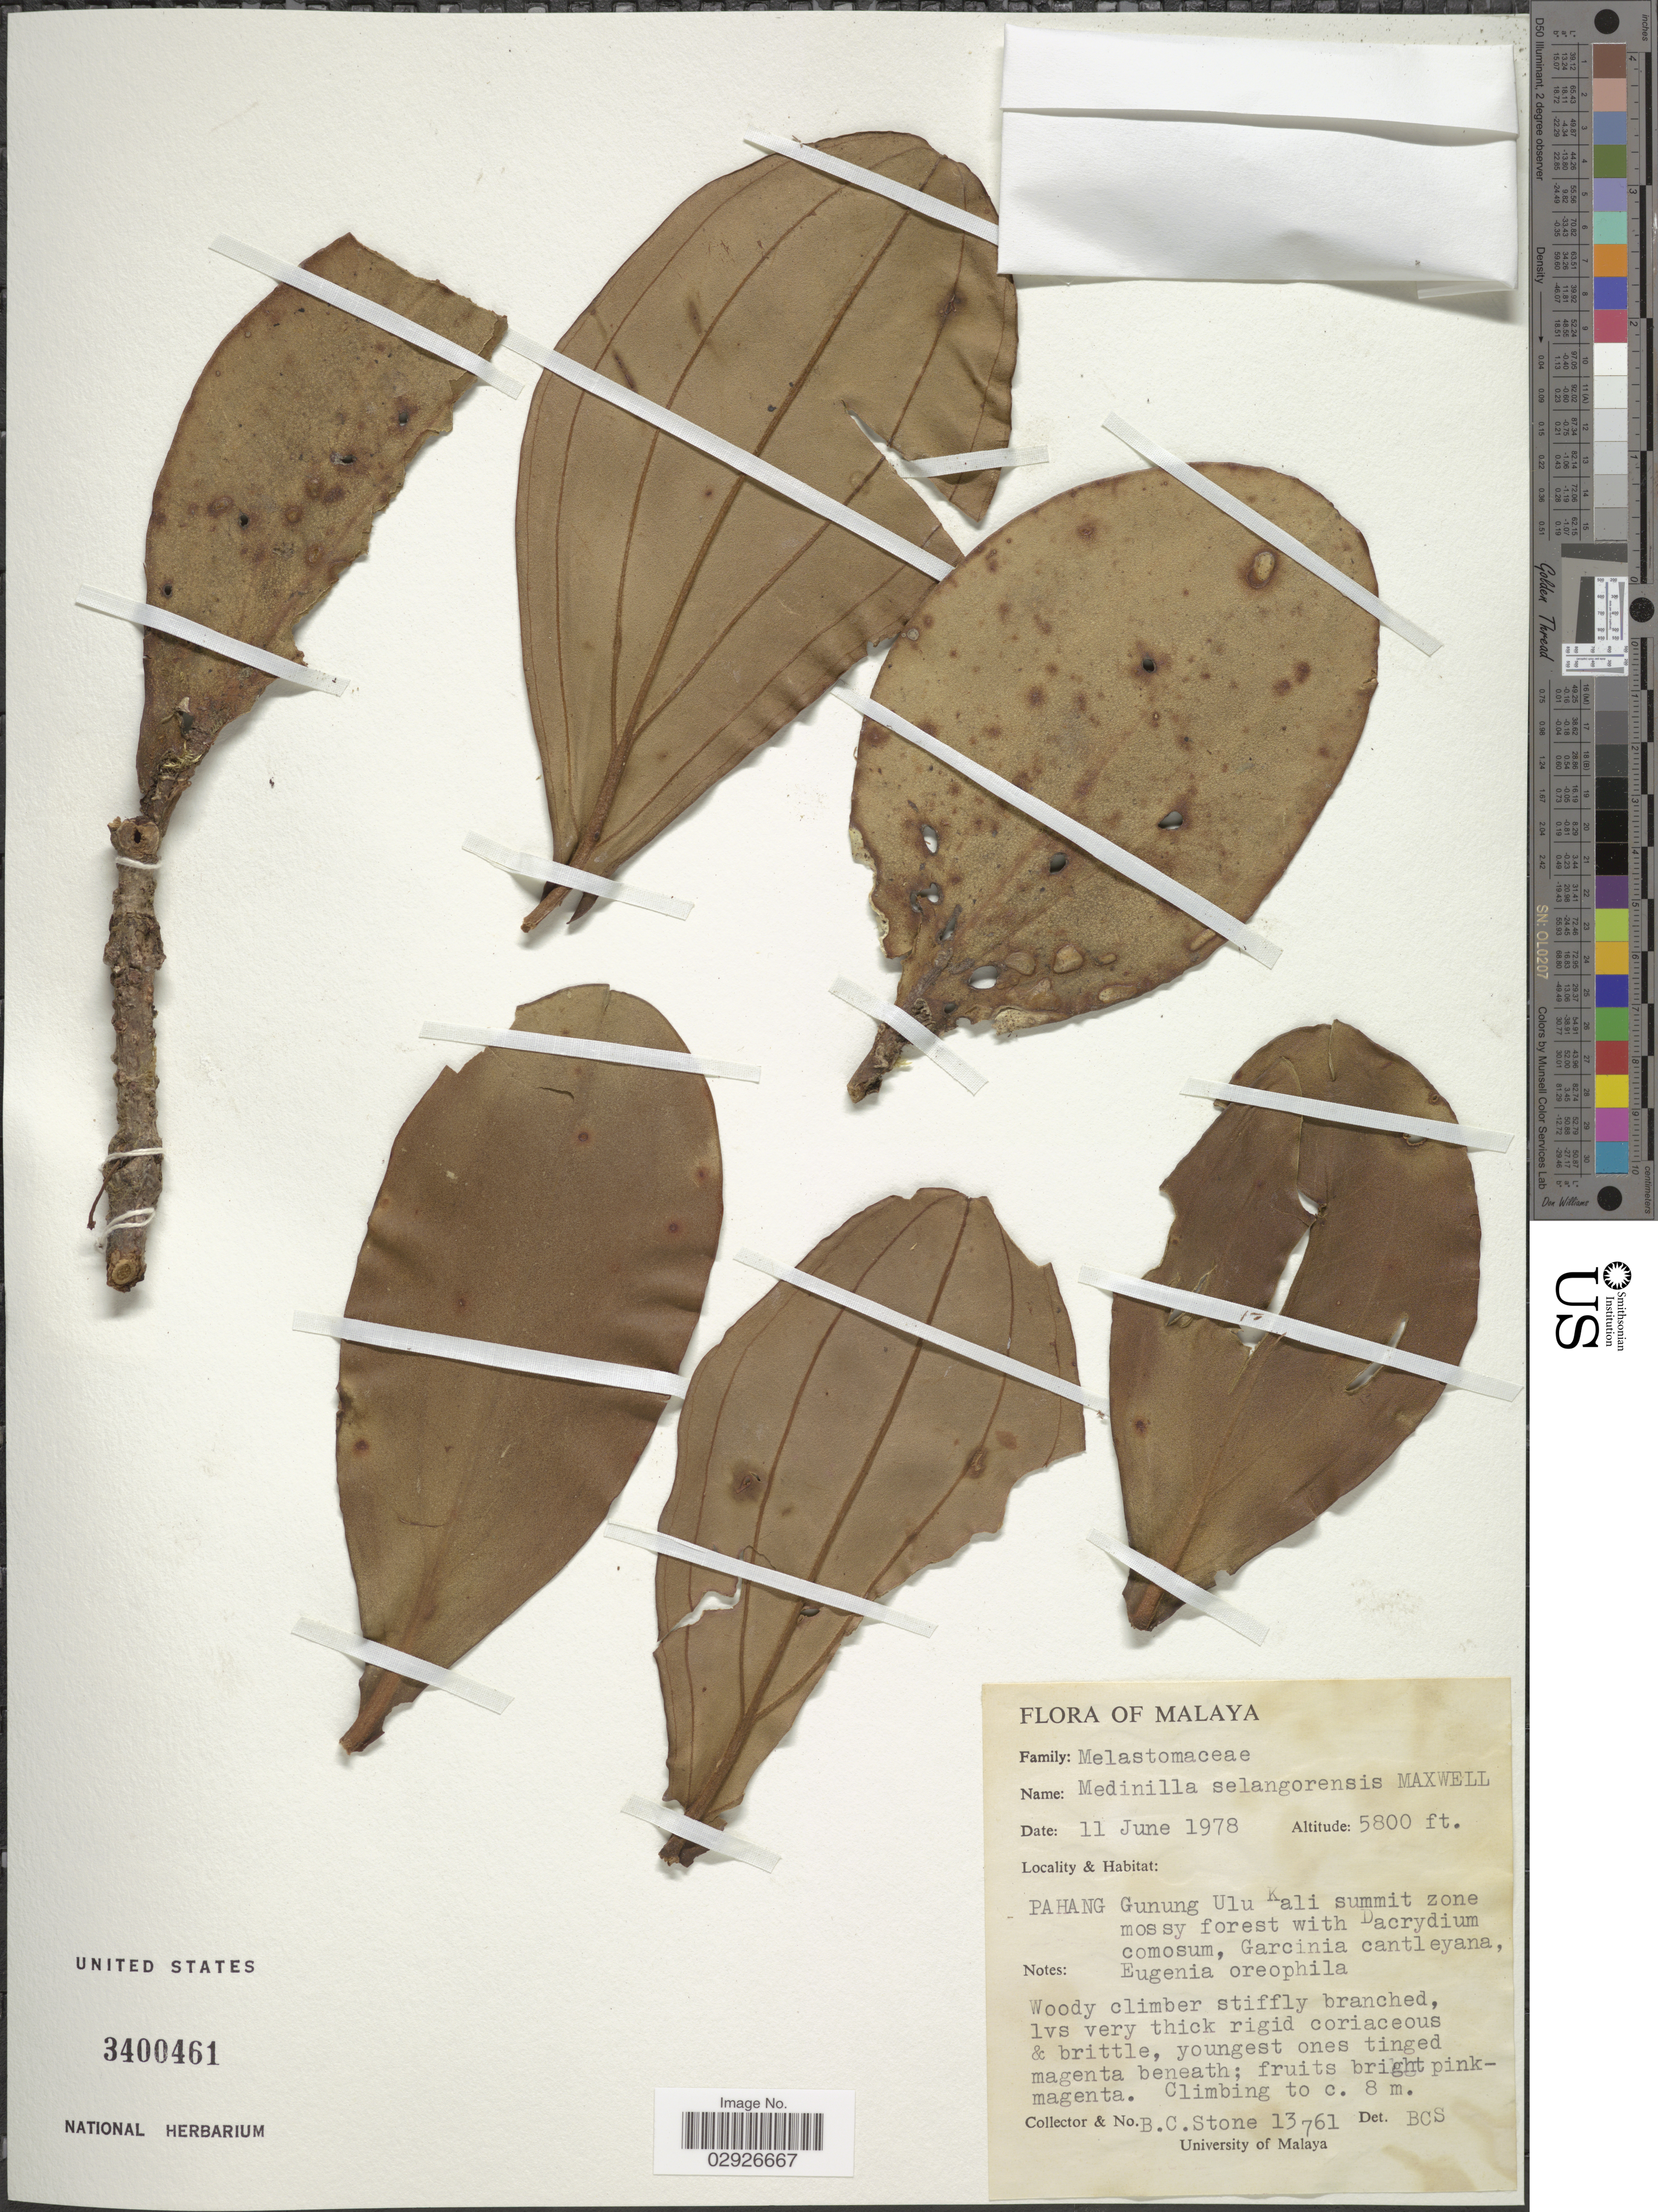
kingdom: Plantae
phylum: Tracheophyta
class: Magnoliopsida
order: Myrtales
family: Melastomataceae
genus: Medinilla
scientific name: Medinilla selangorensis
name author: J.F. Maxwell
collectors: B. C. Stone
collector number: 13761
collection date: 1978-06-11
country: Malaysia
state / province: Pahang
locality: Malaya. Pahang. Gunung Ulu Kali simmit zone.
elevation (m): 1768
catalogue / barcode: US 3400461